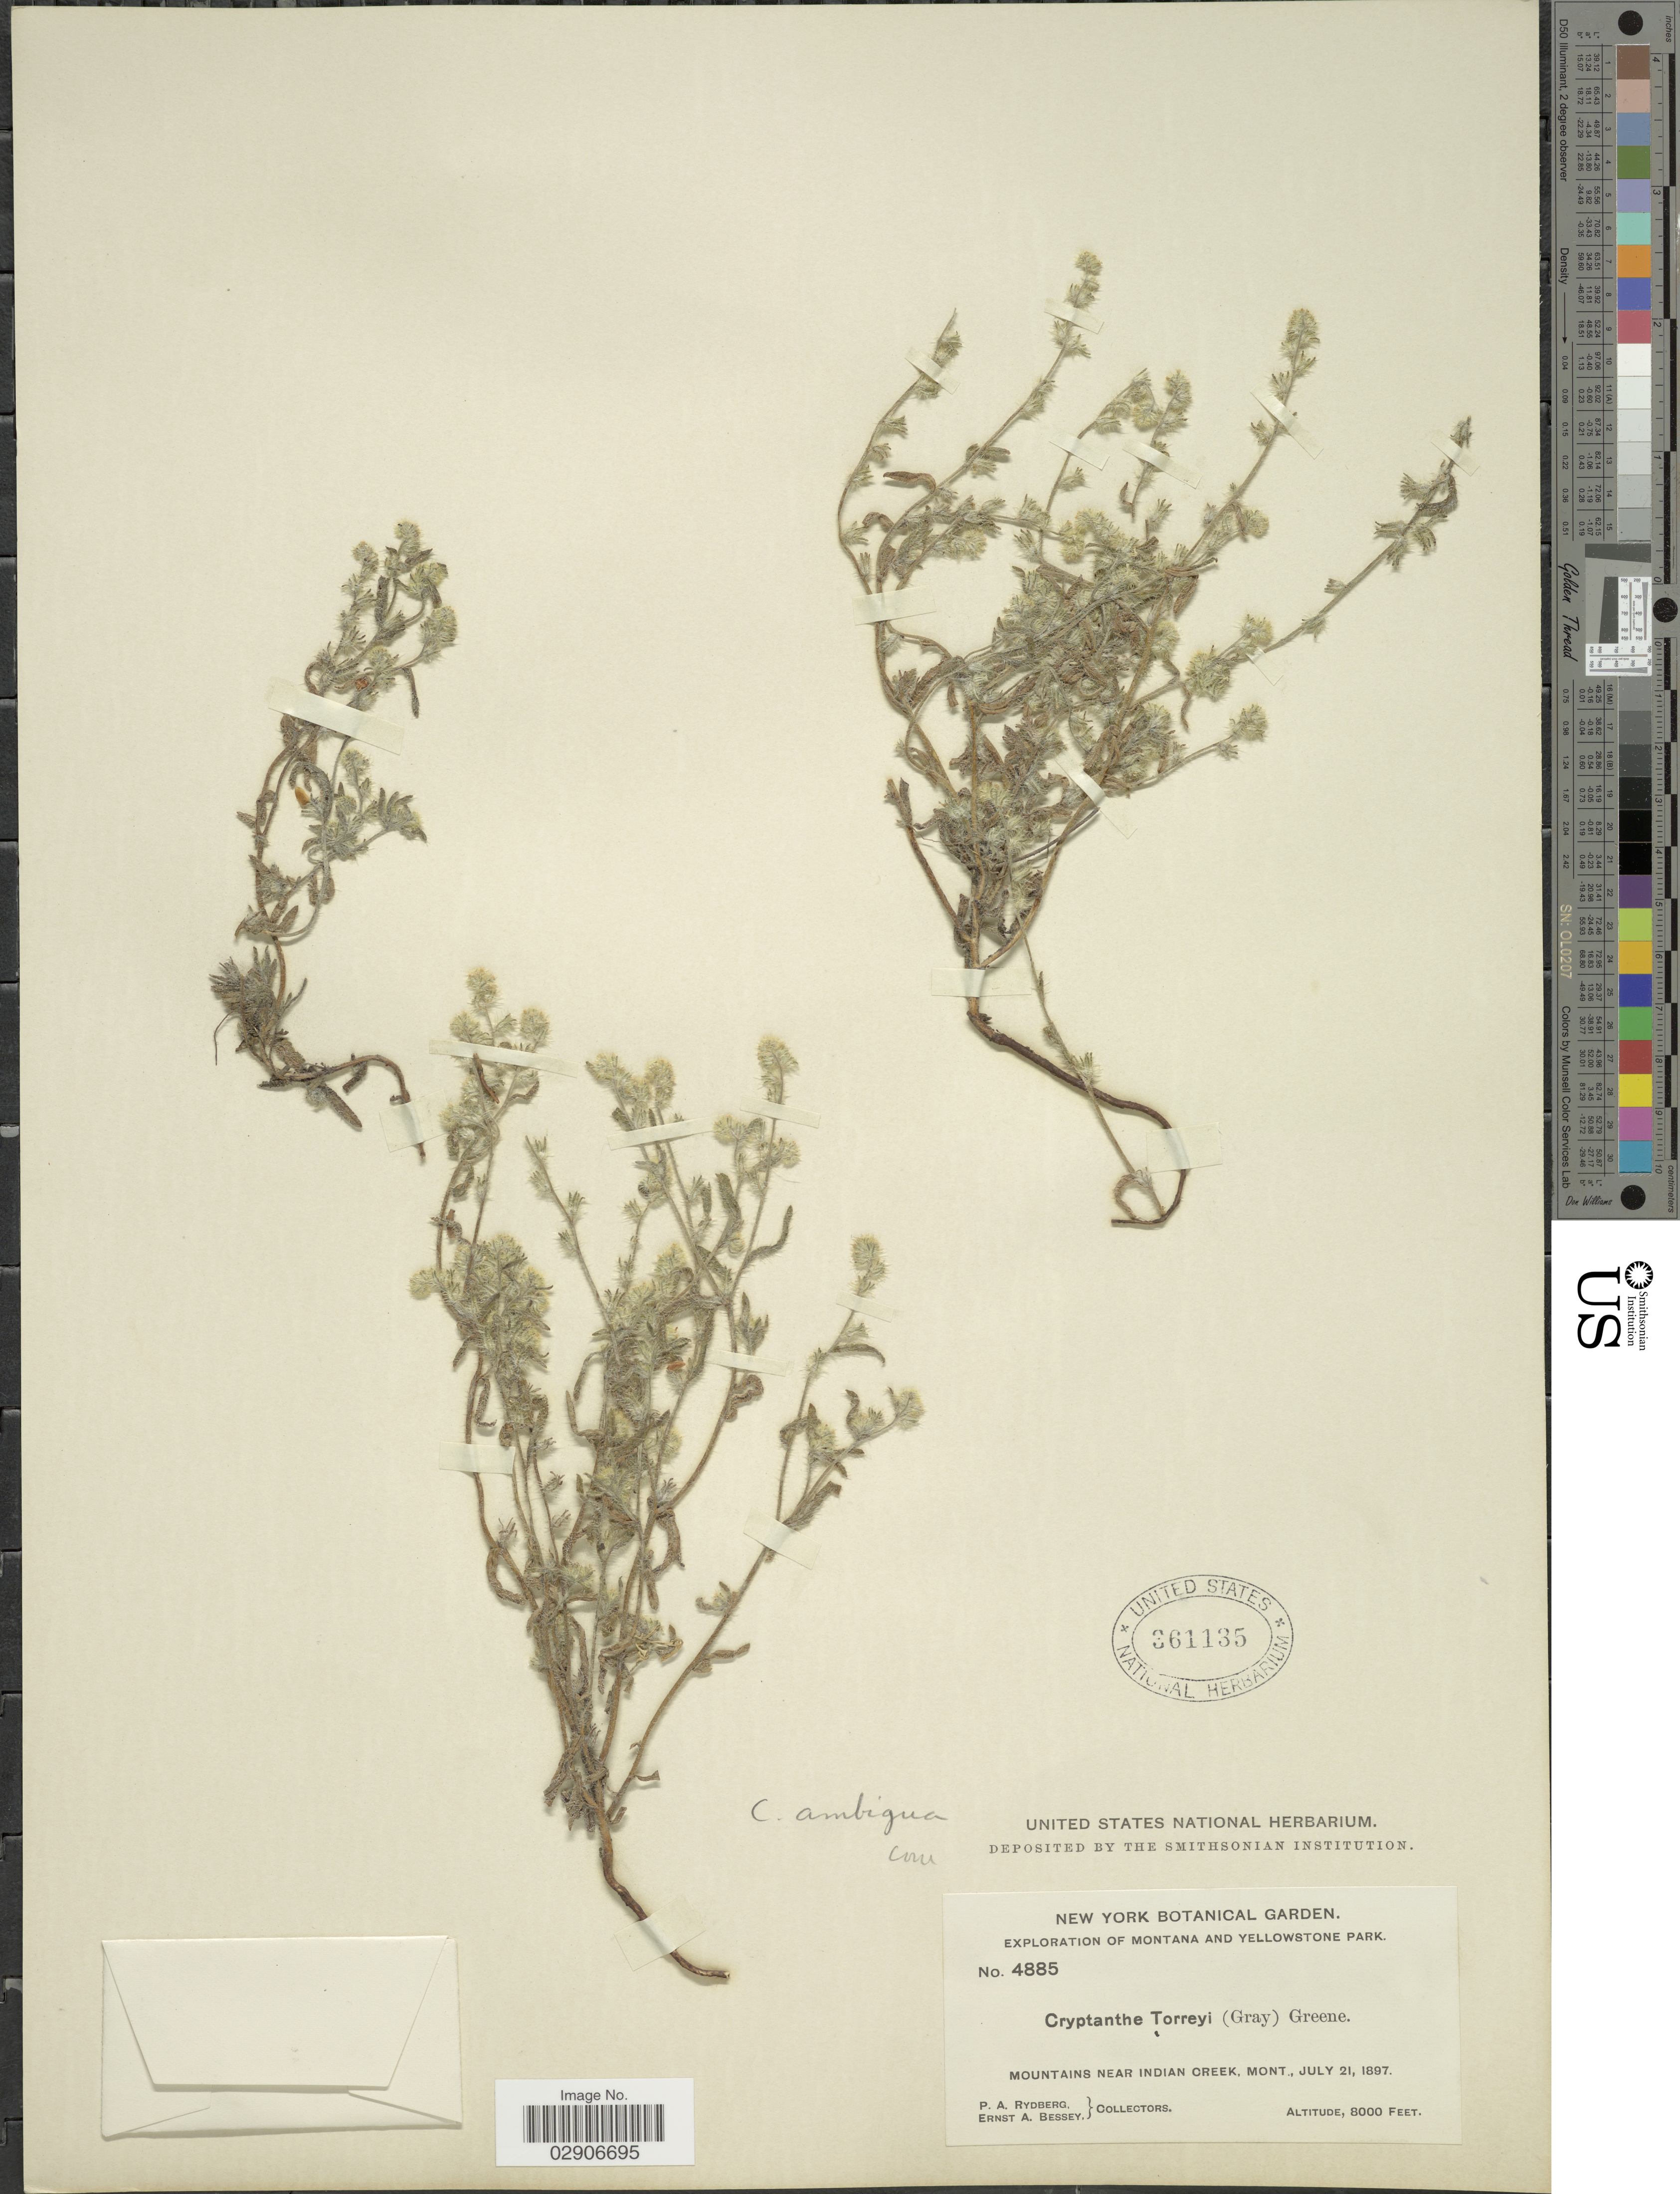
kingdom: Plantae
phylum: Tracheophyta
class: Magnoliopsida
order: Boraginales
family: Boraginaceae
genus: Cryptantha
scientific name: Cryptantha ambigua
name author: (A. Gray) Greene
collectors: P. A. Rydberg & E. A. Bessey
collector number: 4885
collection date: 1897-07-21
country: United States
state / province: Montana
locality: Mountains near Indian Creek, Mont. Montana and Yellowstone Park.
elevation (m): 2438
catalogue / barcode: US 361135